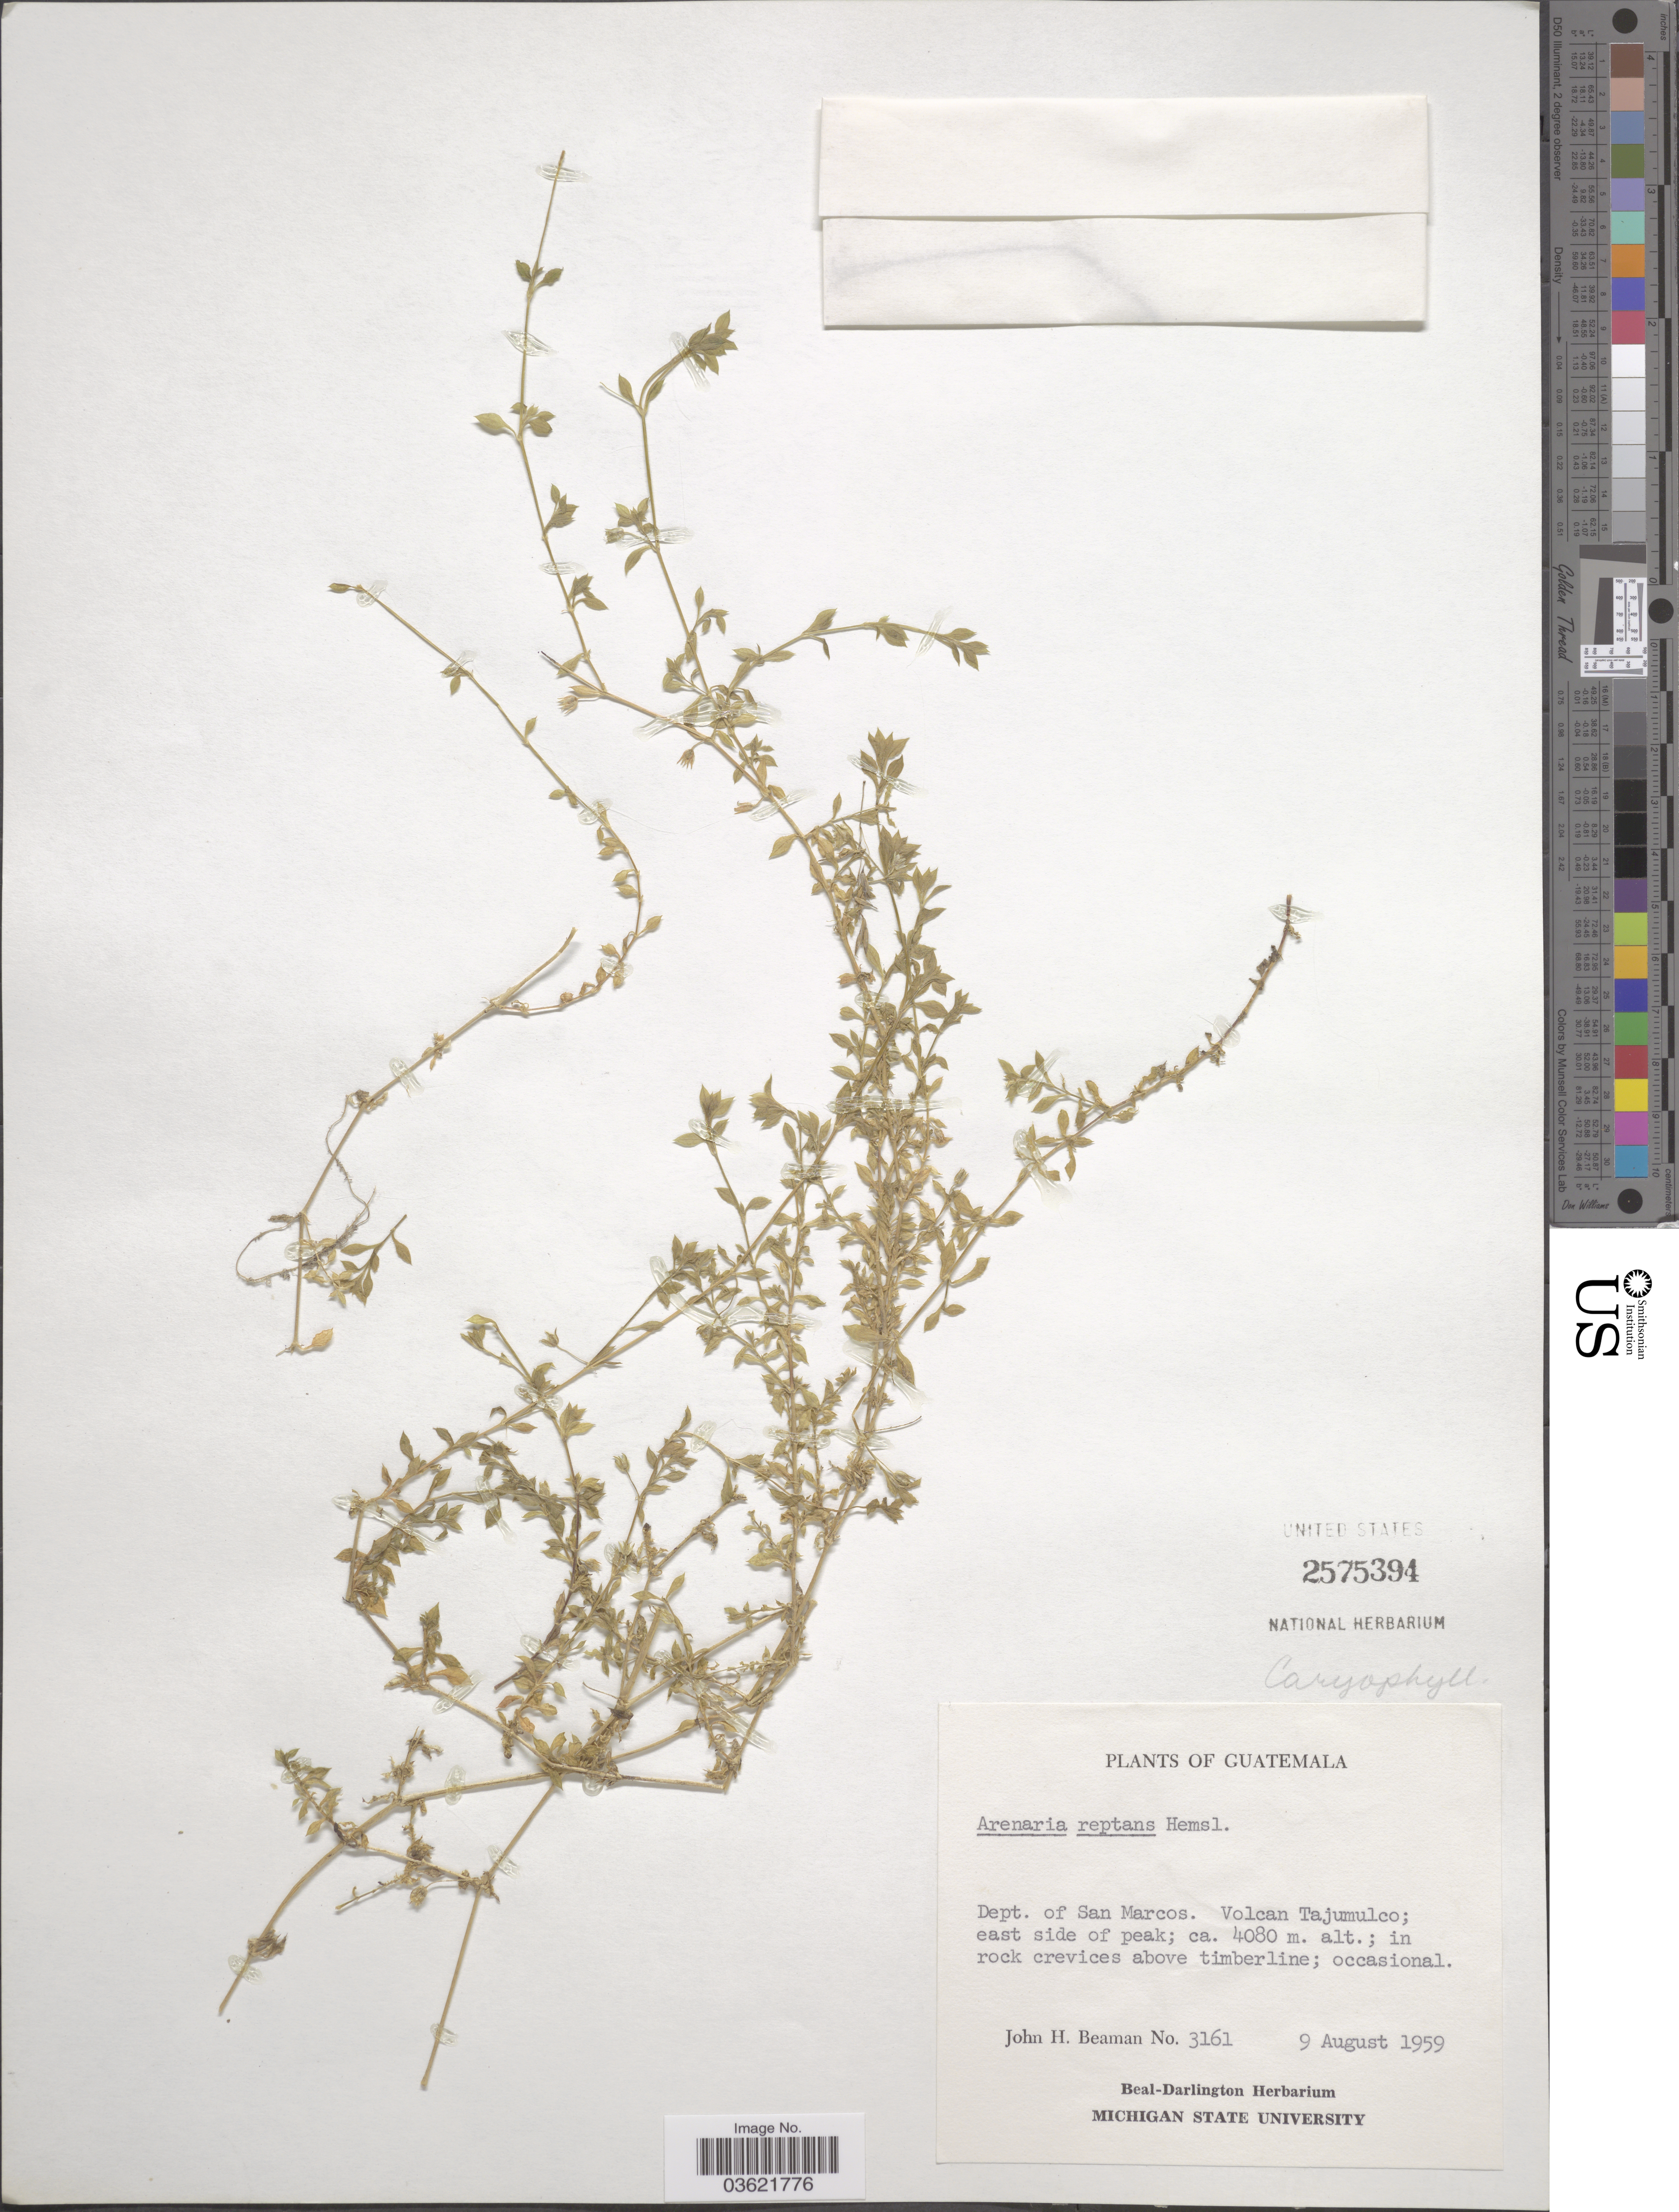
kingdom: Plantae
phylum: Tracheophyta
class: Magnoliopsida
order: Caryophyllales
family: Caryophyllaceae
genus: Arenaria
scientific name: Arenaria reptans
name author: Hemsl.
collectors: J. H. Beaman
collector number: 3161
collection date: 1959-08-09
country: Guatemala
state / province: San Marcos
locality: Dept. of San Marcos. Volcan Tajumulco; east side of peak.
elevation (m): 4080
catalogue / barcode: US 2575394